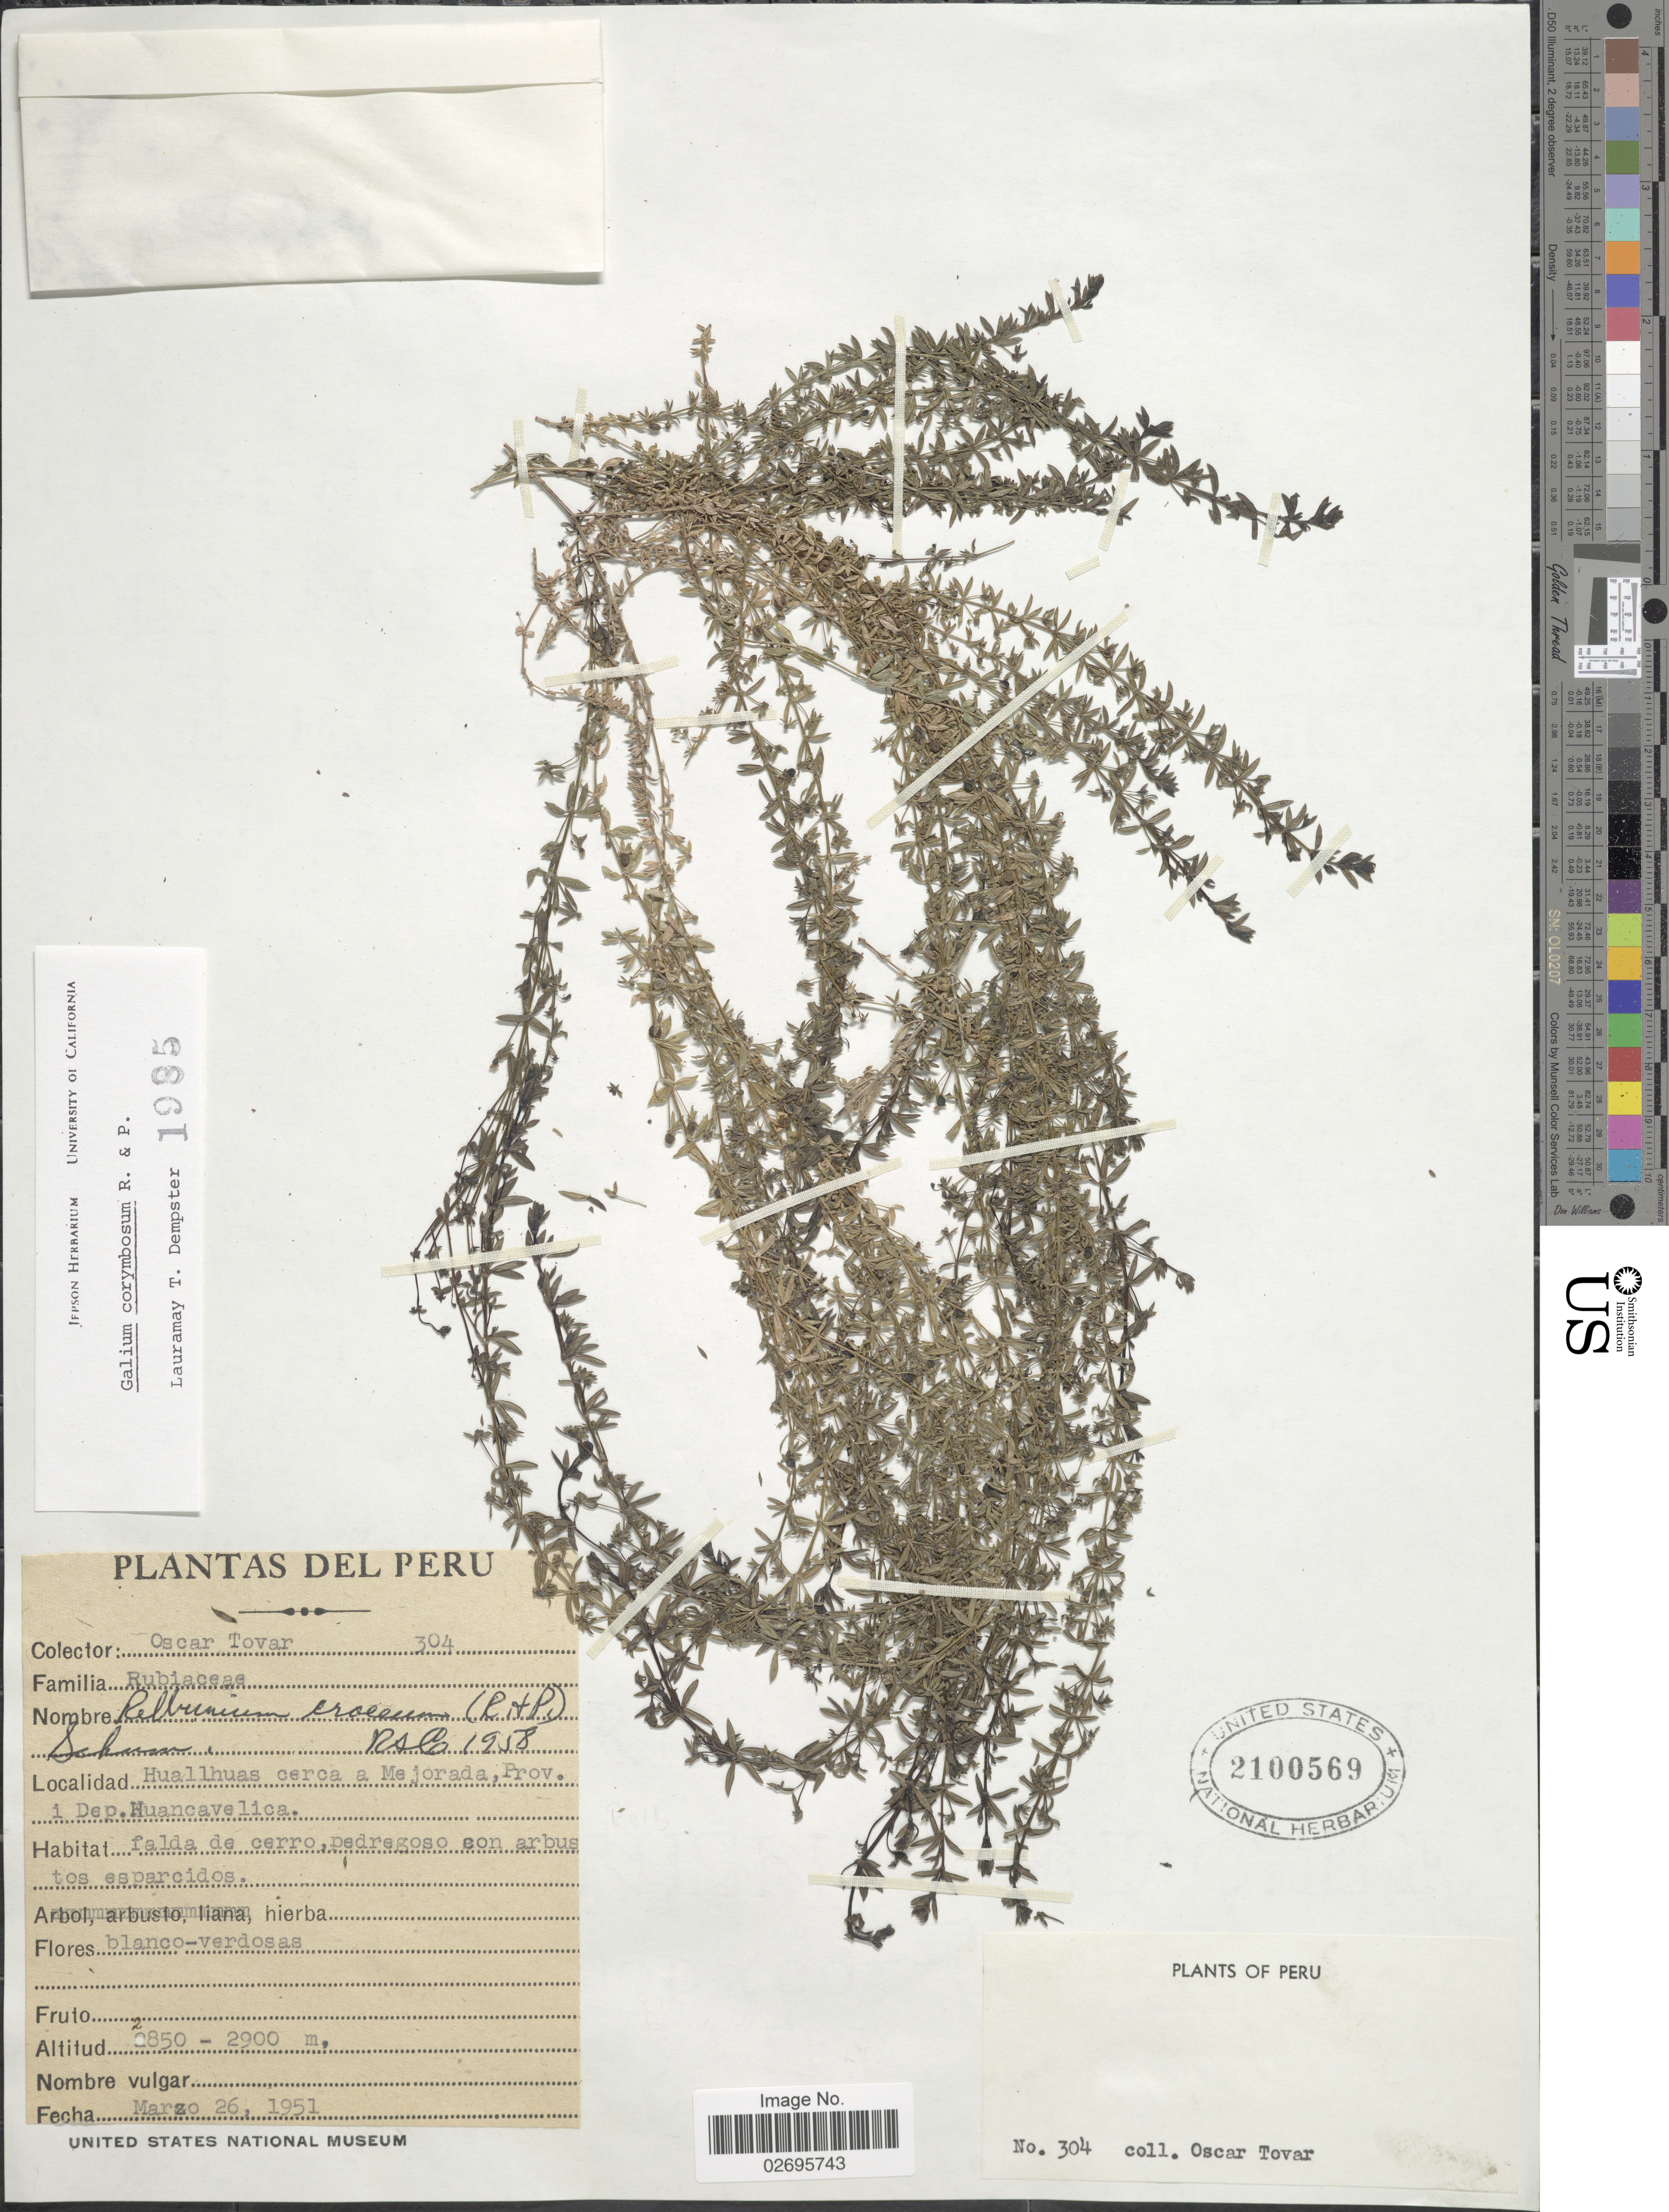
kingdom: Plantae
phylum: Tracheophyta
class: Magnoliopsida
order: Gentianales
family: Rubiaceae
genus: Galium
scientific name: Galium corymbosum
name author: Ruiz & Pav.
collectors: Ó. Tovar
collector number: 304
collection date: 1951-03-26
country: Peru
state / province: Huancavelica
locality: Huallhuas cerca a Mejorada, Prov. i Dep. Huancavelica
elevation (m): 2850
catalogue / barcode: US 2100569